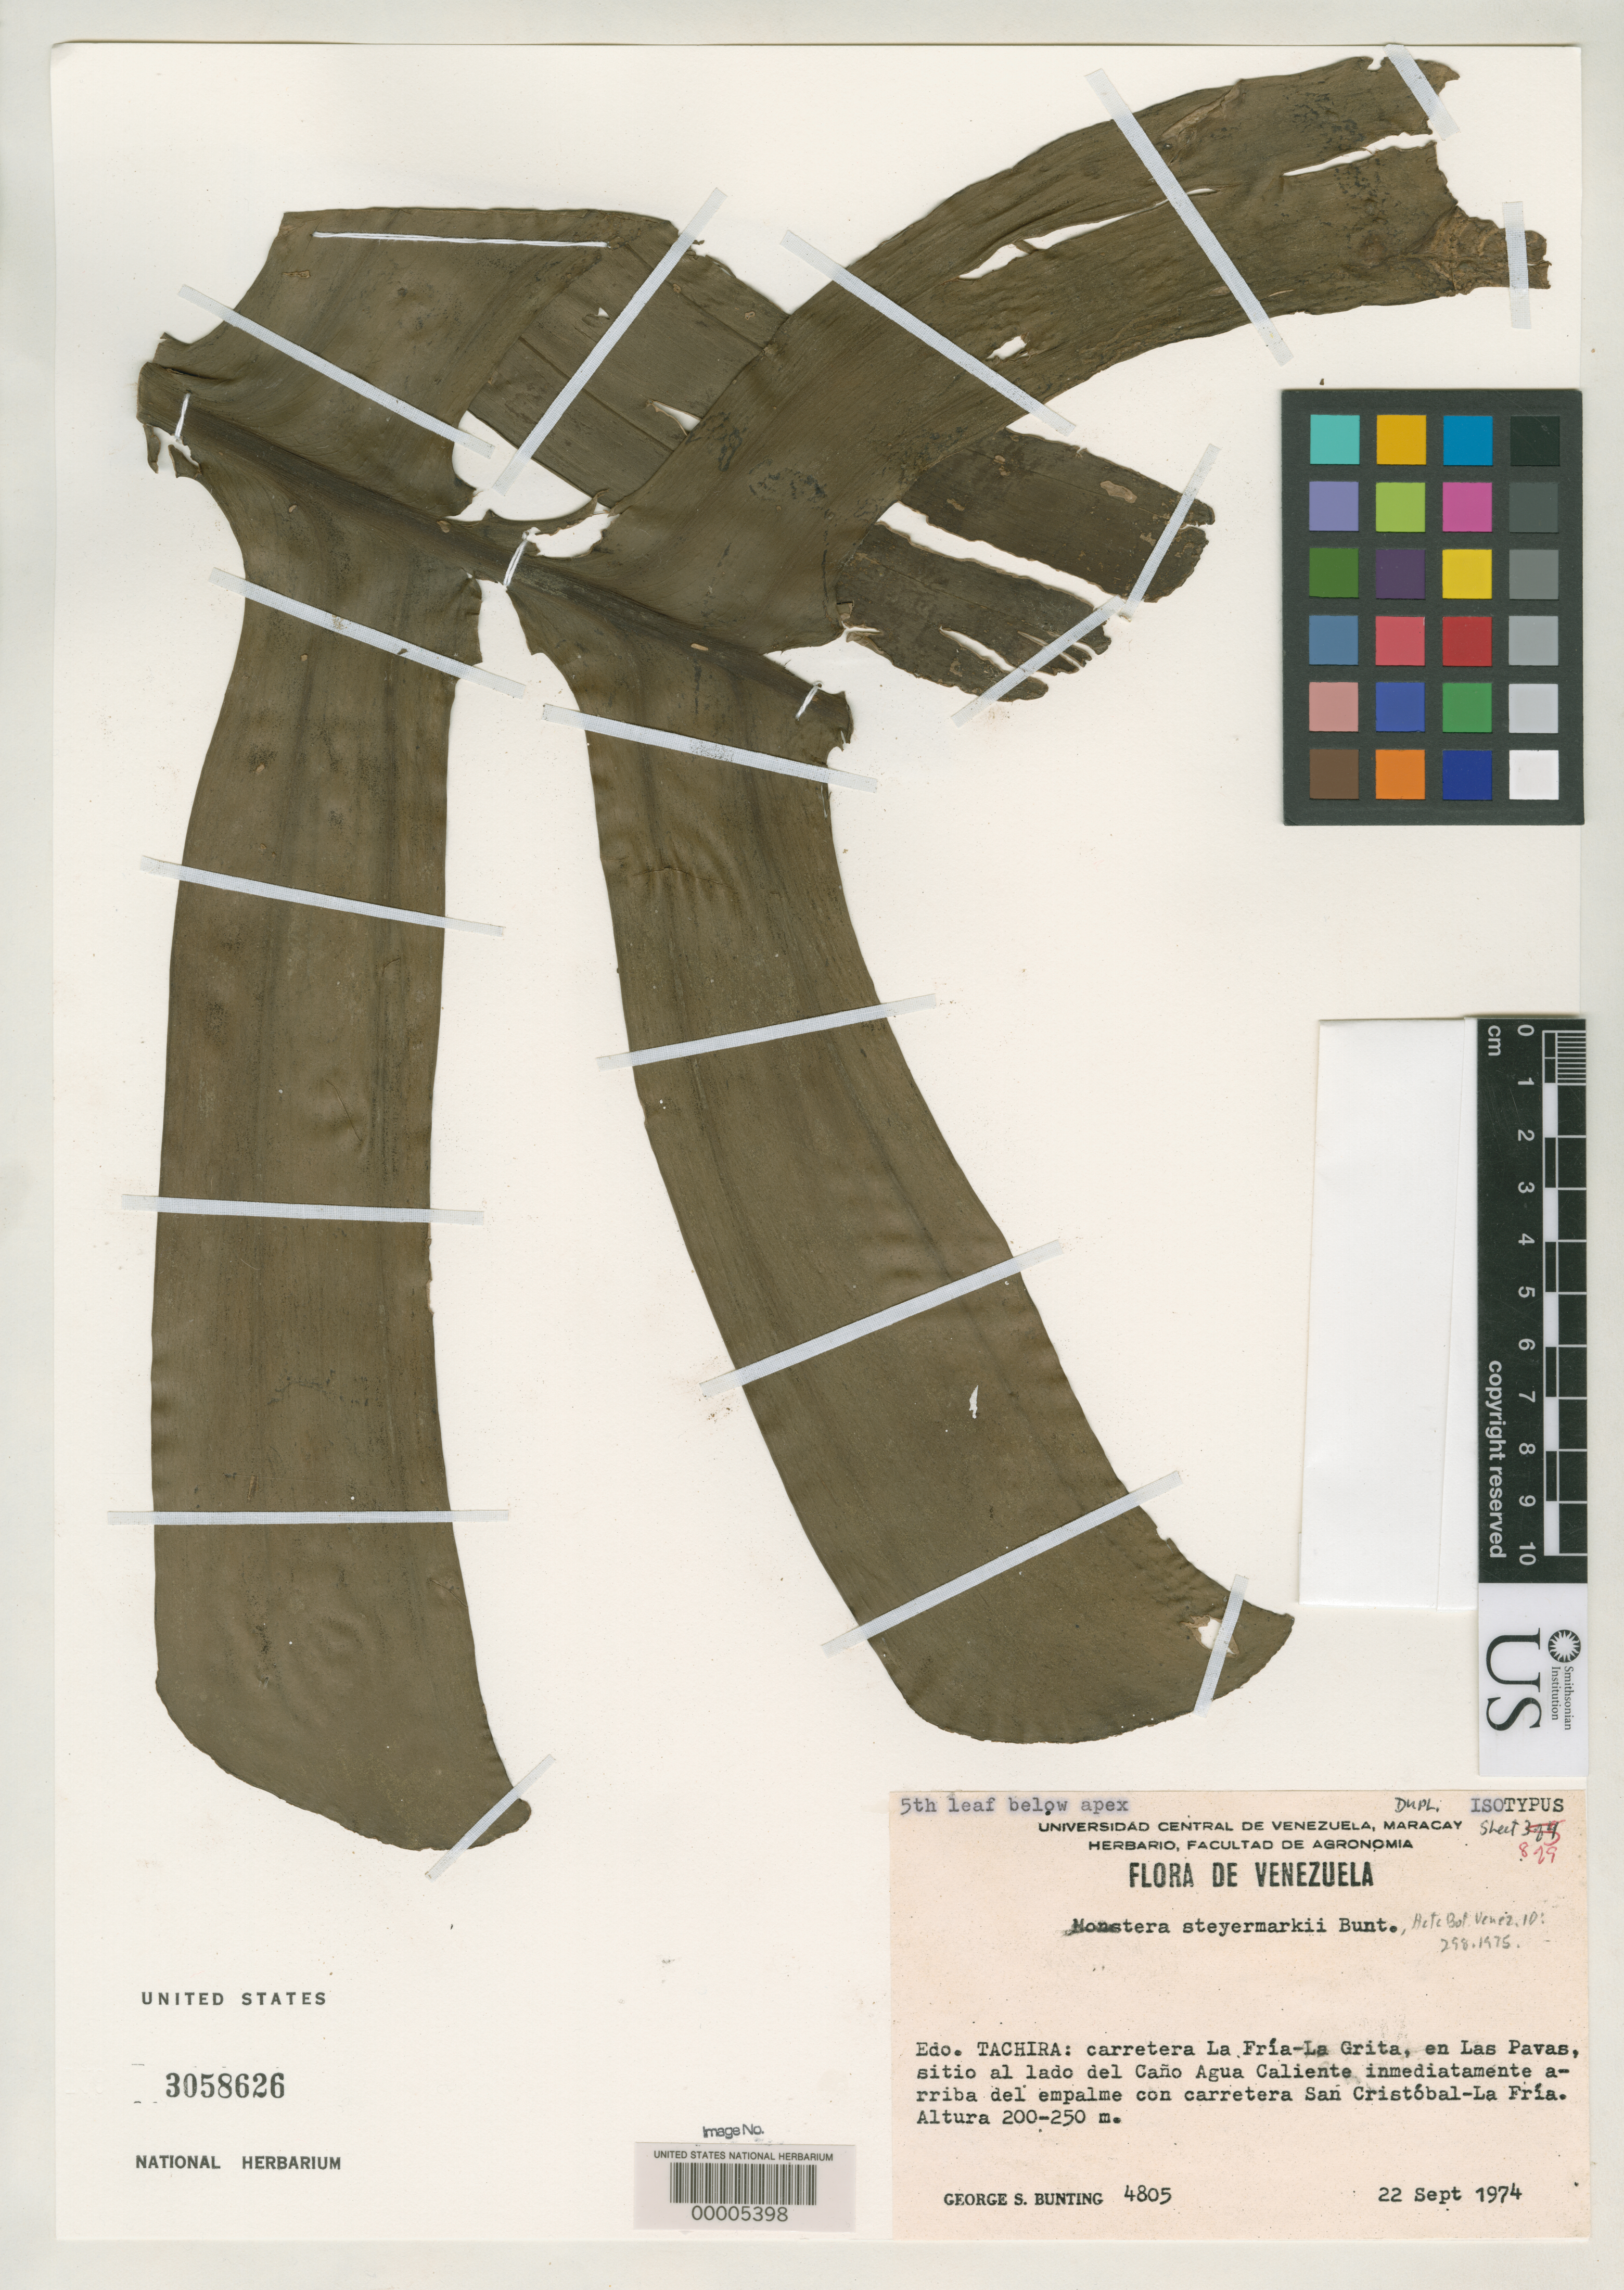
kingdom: Plantae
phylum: Tracheophyta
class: Liliopsida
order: Alismatales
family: Araceae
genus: Monstera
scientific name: Monstera steyermarkii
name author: G.S. Bunting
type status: Isotype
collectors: G. S. Bunting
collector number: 4805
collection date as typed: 22 Sep 1974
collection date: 1974-09-22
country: Venezuela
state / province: Tachira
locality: La Fria-La Grita road, at Las Pavas, along Canoagua Caliente, above San Cristobal-La Fria junct.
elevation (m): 200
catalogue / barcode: US 3058626